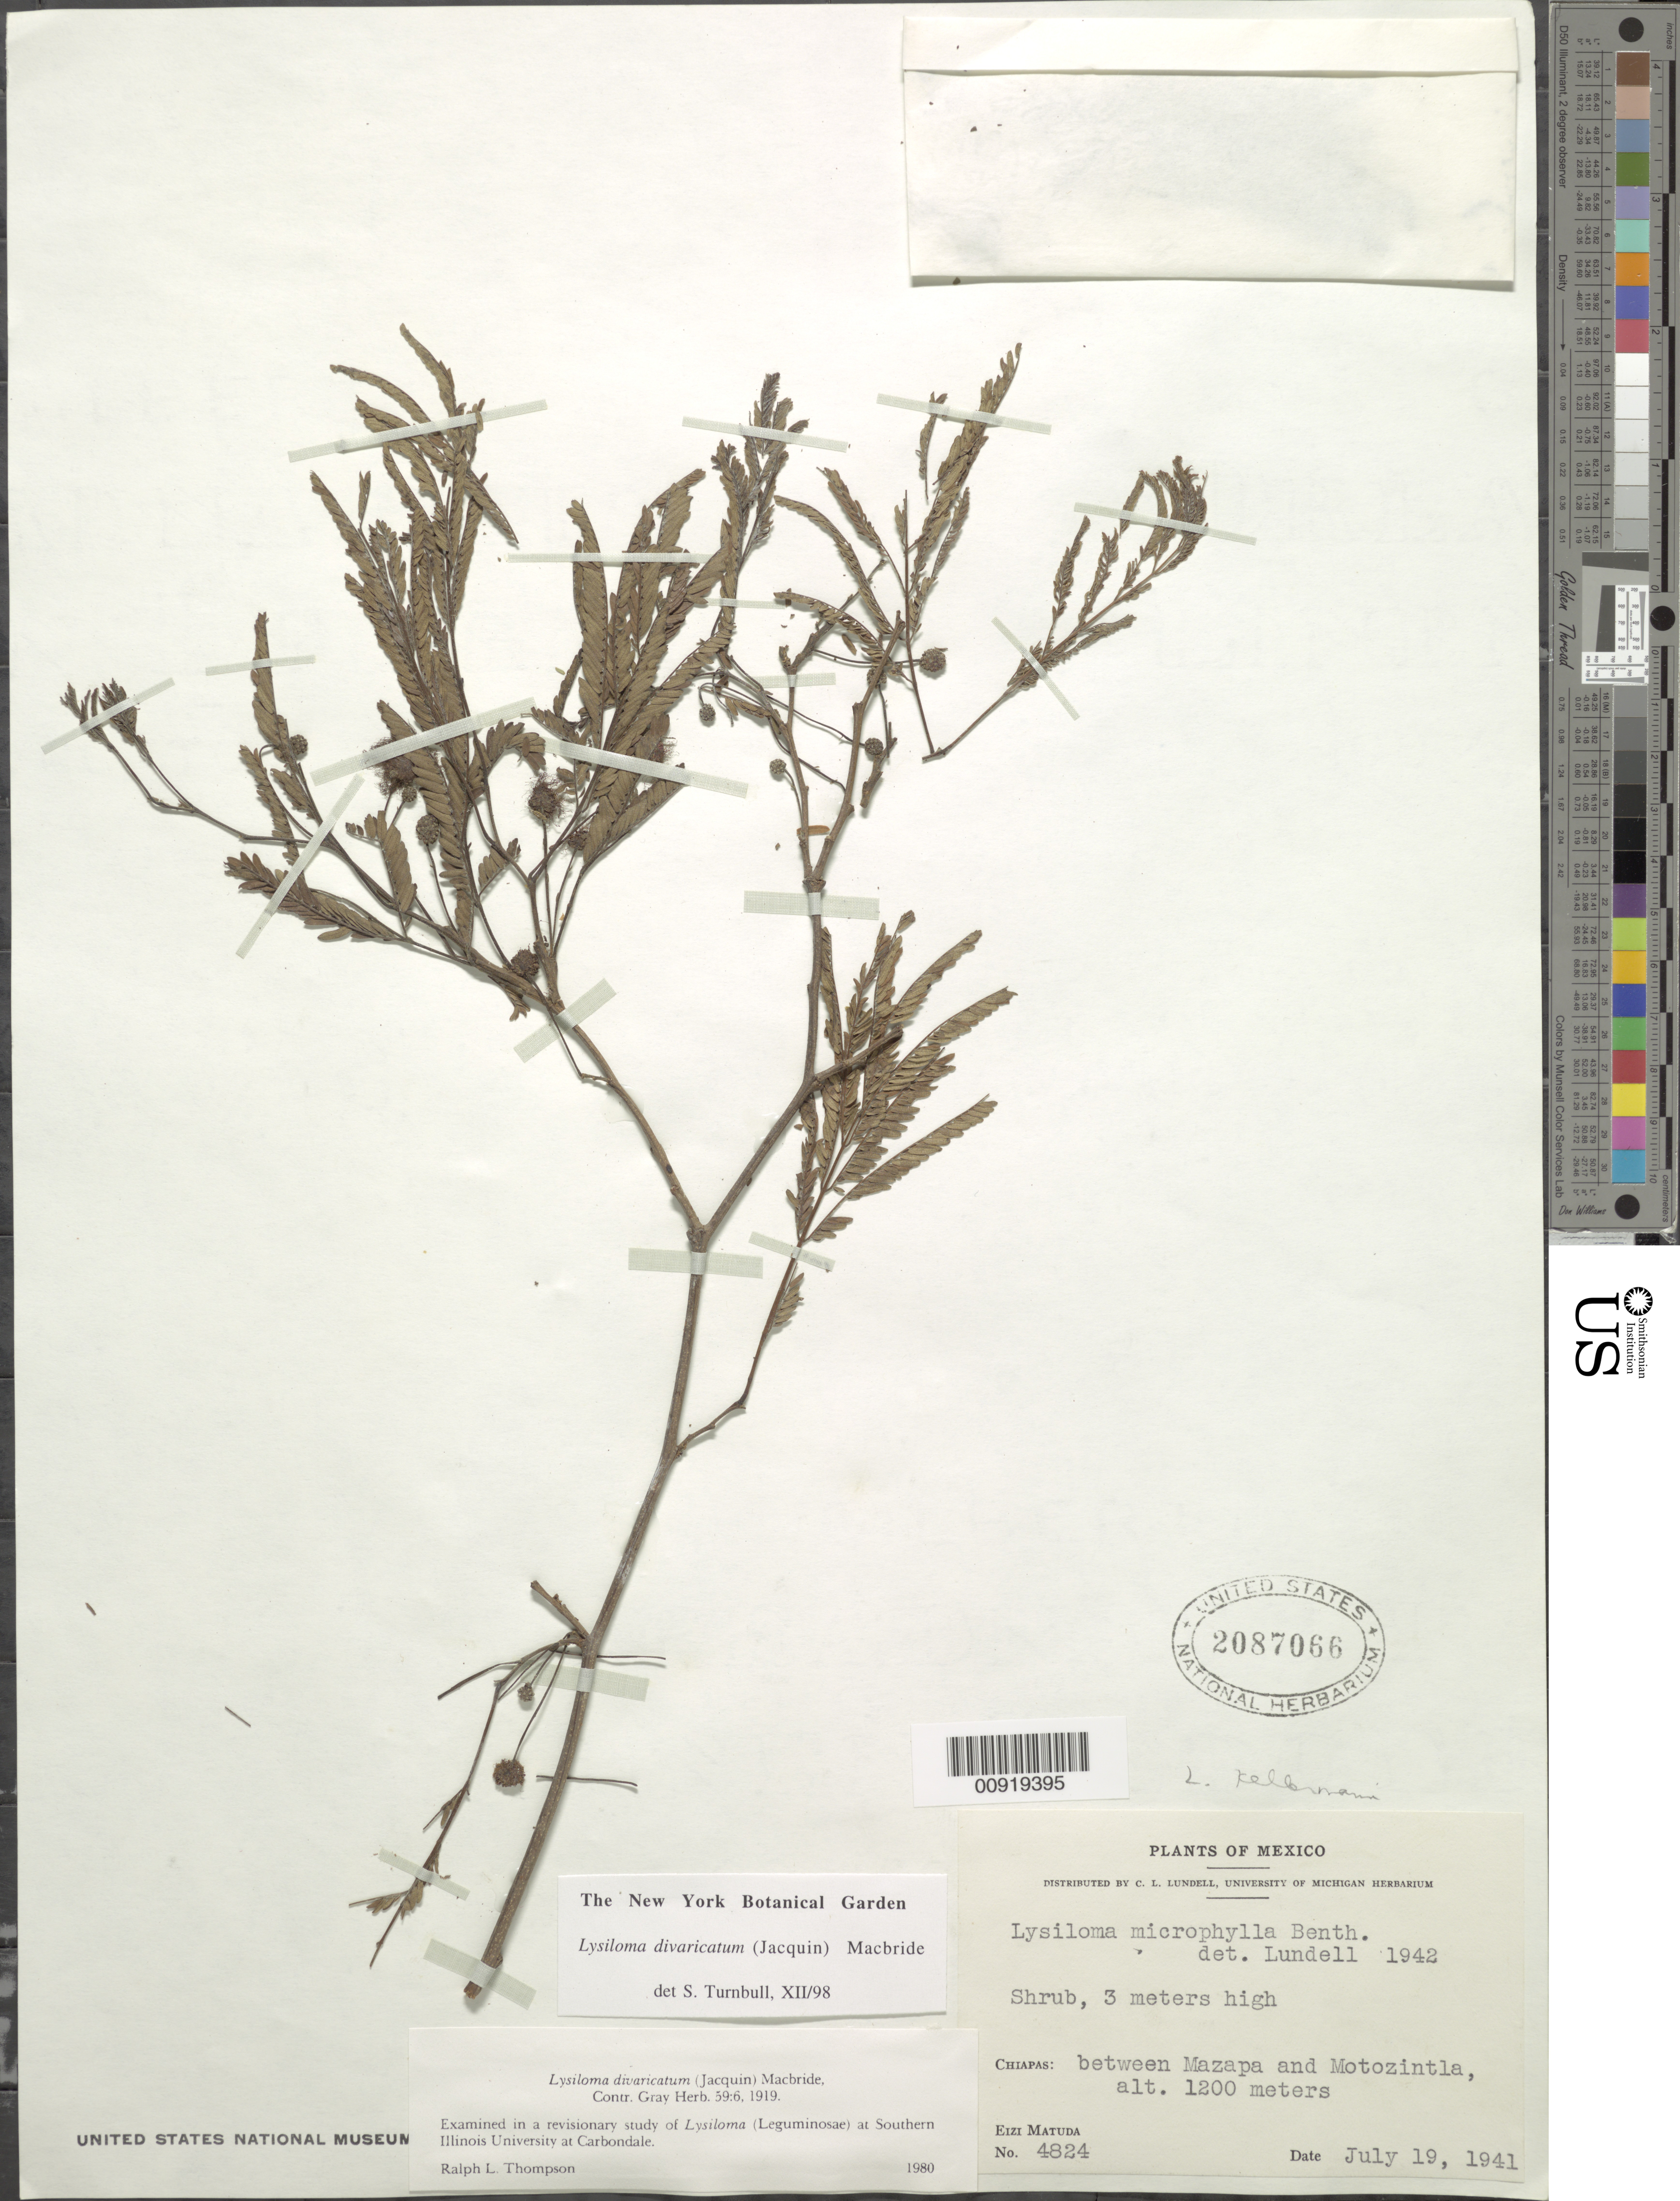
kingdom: Plantae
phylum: Tracheophyta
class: Magnoliopsida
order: Fabales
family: Fabaceae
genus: Lysiloma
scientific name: Lysiloma divaricatum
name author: (Jacq.) J.F. Macbr.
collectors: E. Matuda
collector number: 4824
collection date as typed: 19 Jul 1941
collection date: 1941-07-19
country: Mexico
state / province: Chiapas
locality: Chiapas: between Mazapa and Motozintla.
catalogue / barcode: US 2087066